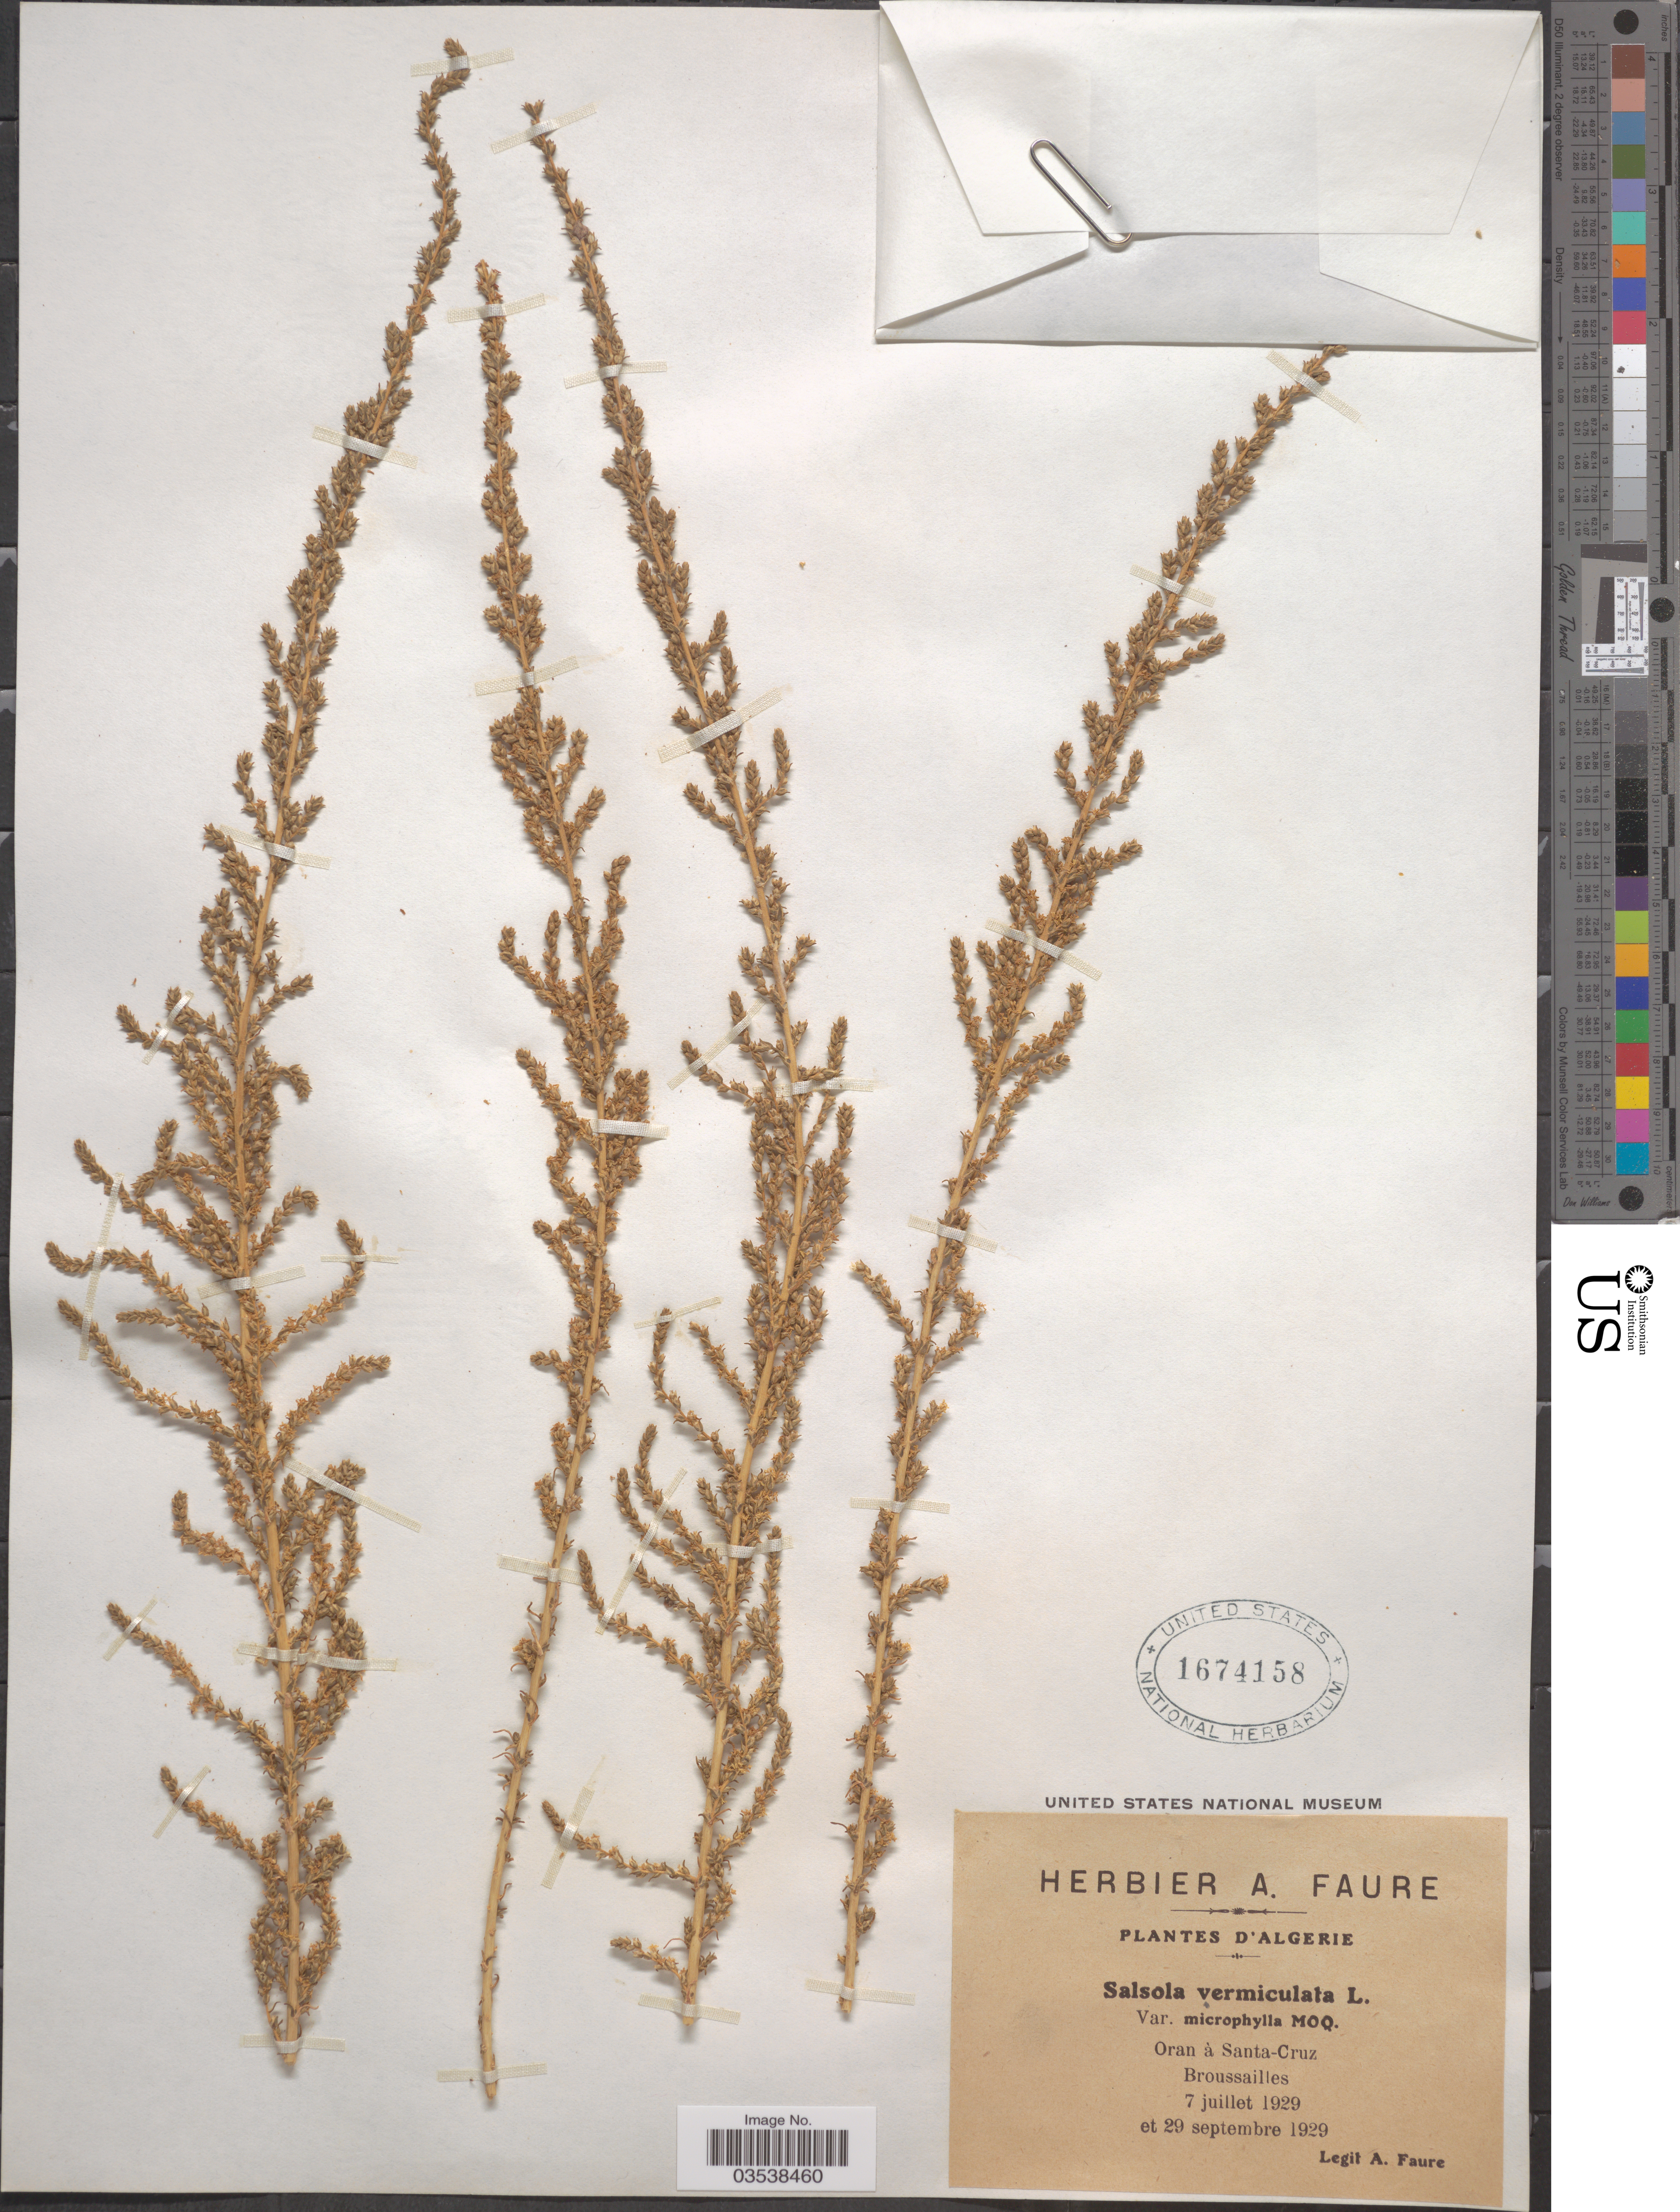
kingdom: Plantae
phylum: Tracheophyta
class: Magnoliopsida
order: Caryophyllales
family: Amaranthaceae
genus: Caroxylon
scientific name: Caroxylon vermiculatum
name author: (L.) Akhani & Roalson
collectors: A. Faure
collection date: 1929-07-07/1929-09-29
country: Algeria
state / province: Oran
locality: Algerie. Oran, à Santa-Cruz. Broussailles.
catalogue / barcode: US 1674158